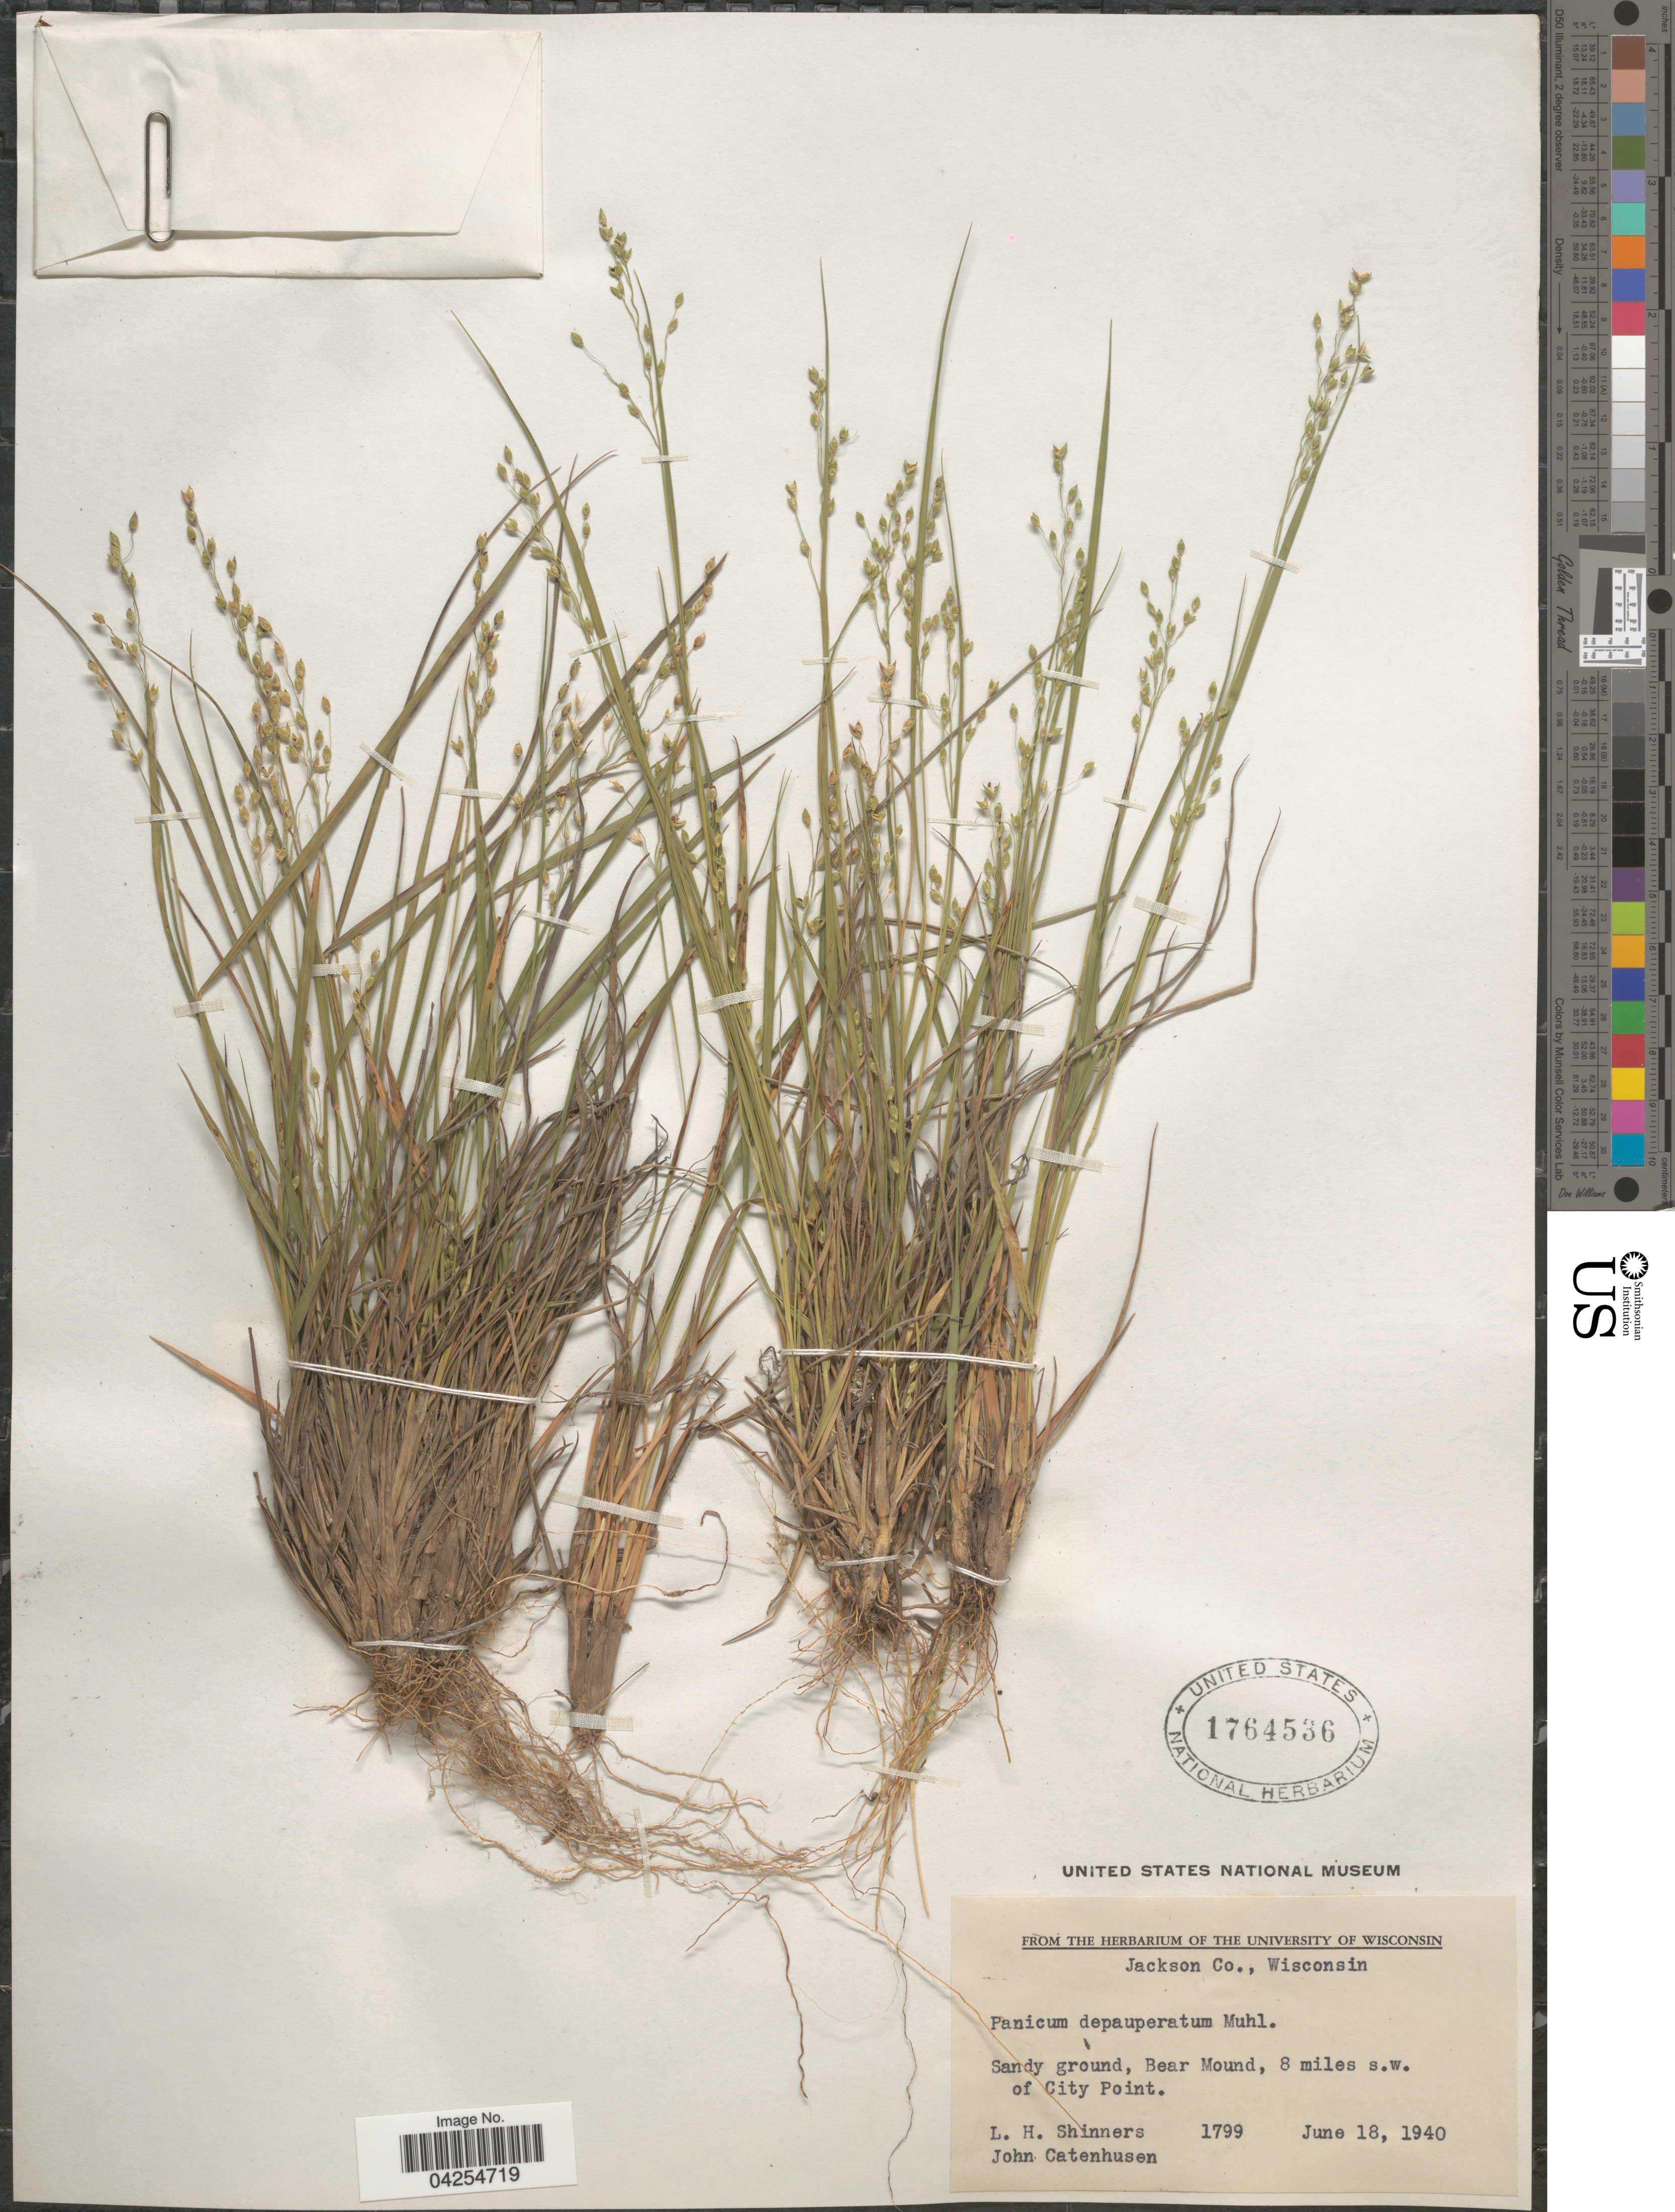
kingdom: Plantae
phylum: Tracheophyta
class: Liliopsida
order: Poales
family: Poaceae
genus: Dichanthelium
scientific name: Dichanthelium depauperatum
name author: (Muhl.) Gould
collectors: L. H. Shinners & J. Catenhusen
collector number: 1799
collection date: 1940-06-18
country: United States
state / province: Wisconsin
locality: Jackson Co. Sandy ground, Bear Mound, 8 miles s.w. of City Point.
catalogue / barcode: US 1764536